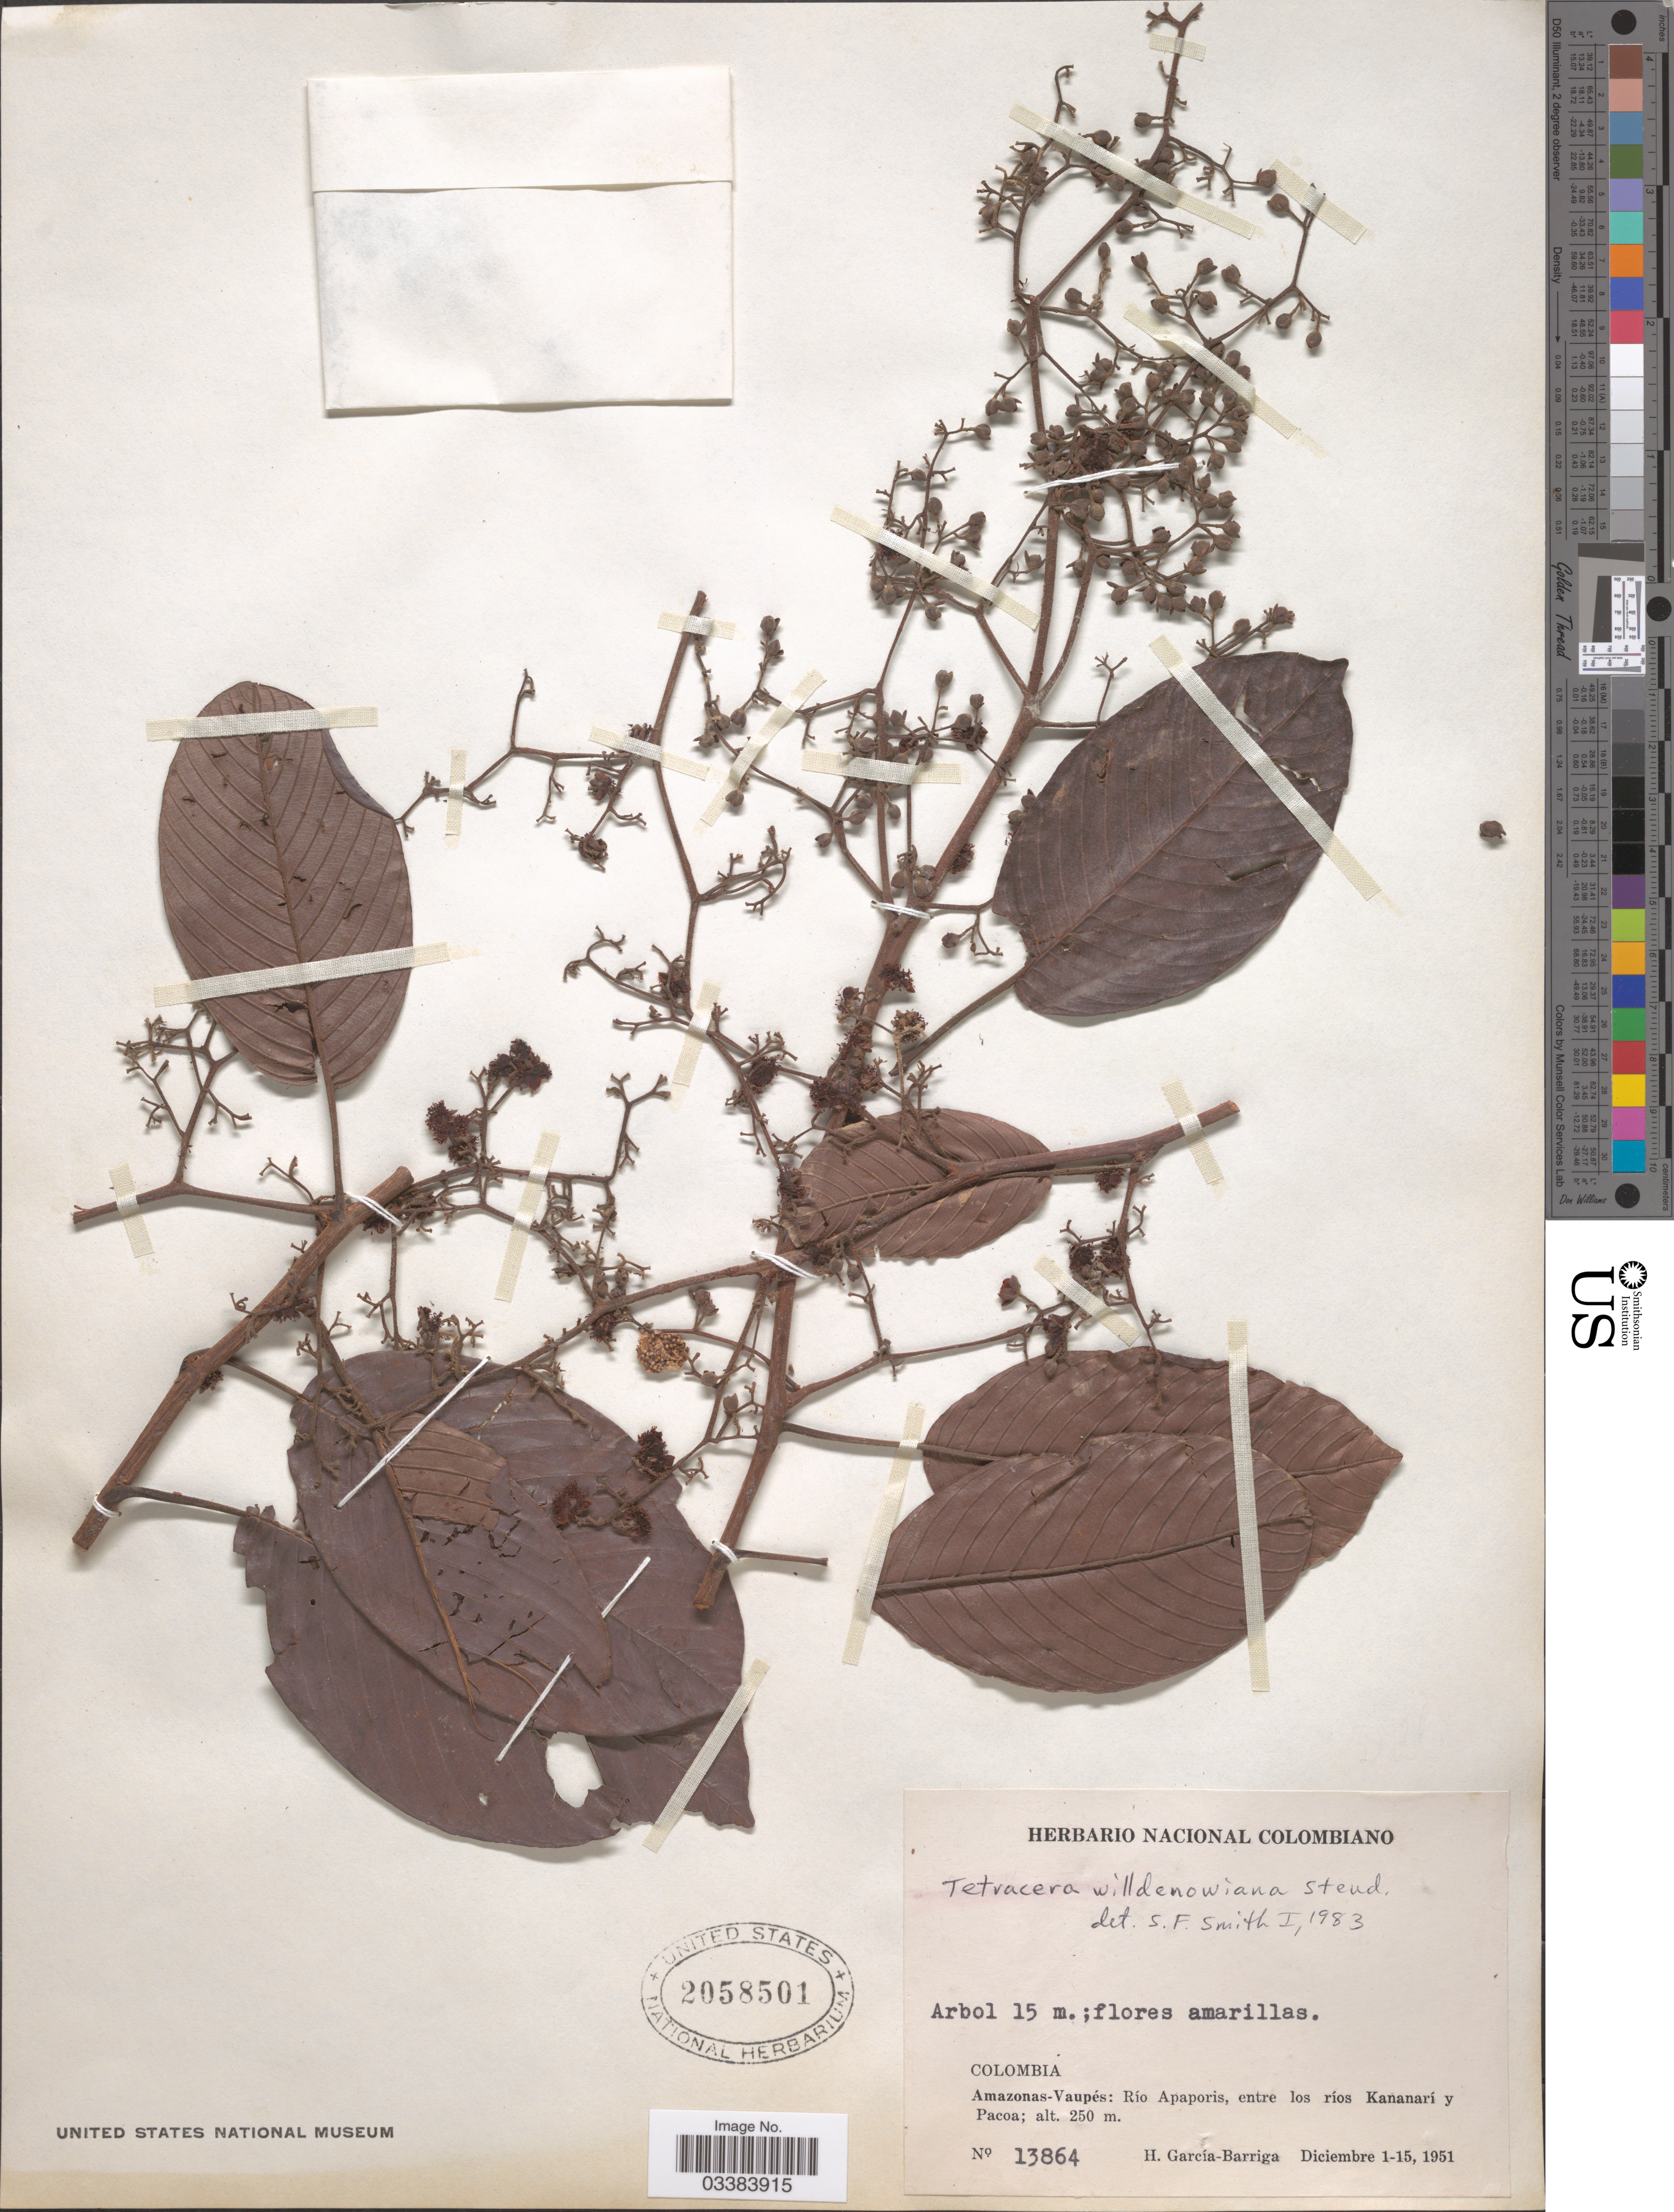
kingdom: Plantae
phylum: Tracheophyta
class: Magnoliopsida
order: Dilleniales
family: Dilleniaceae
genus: Tetracera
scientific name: Tetracera willdenowiana subsp. willdenowiana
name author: Steud.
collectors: H. García Barriga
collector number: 13864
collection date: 1951-12-01/1951-12-15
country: Colombia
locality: Amazonas - Vaupés: Río Apaporis, entre los ríos Kananarí y Pacoa.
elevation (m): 250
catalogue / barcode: US 2058501